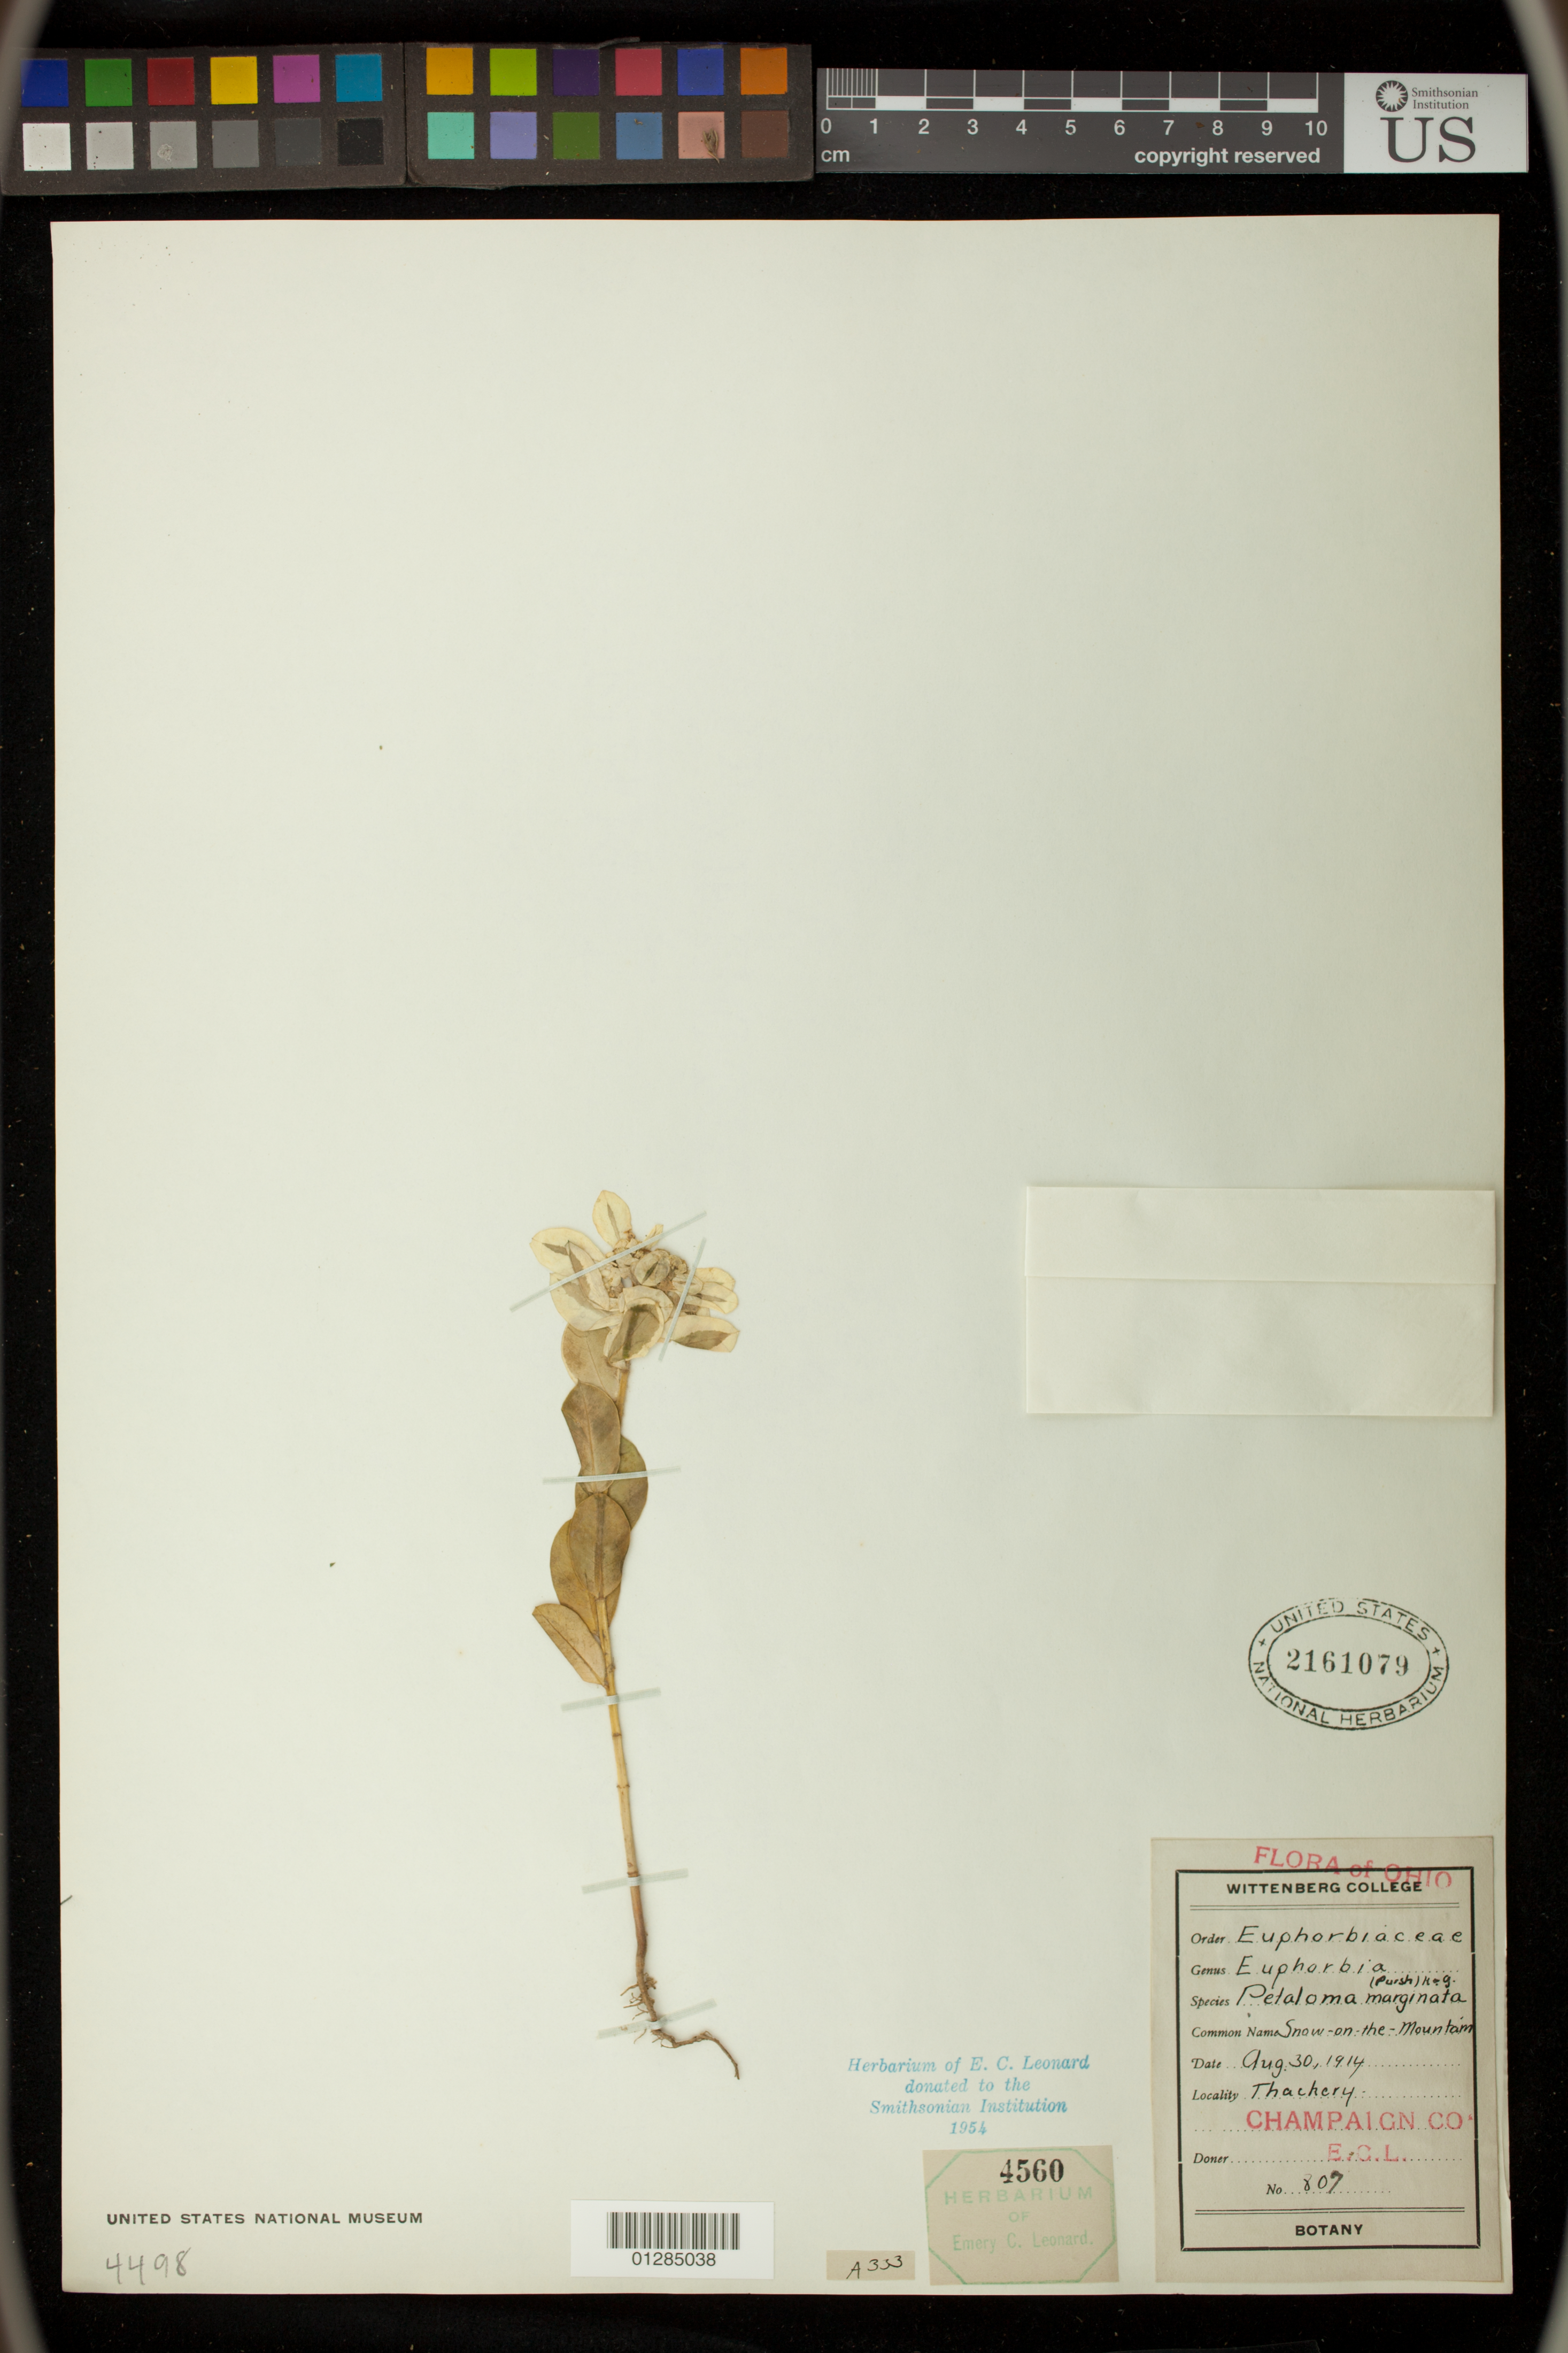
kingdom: Plantae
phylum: Tracheophyta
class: Magnoliopsida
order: Malpighiales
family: Euphorbiaceae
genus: Euphorbia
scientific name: Euphorbia marginata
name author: Pursh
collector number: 807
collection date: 1914-08-30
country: United States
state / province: Ohio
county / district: Champaign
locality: Thackery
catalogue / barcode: US 2161079